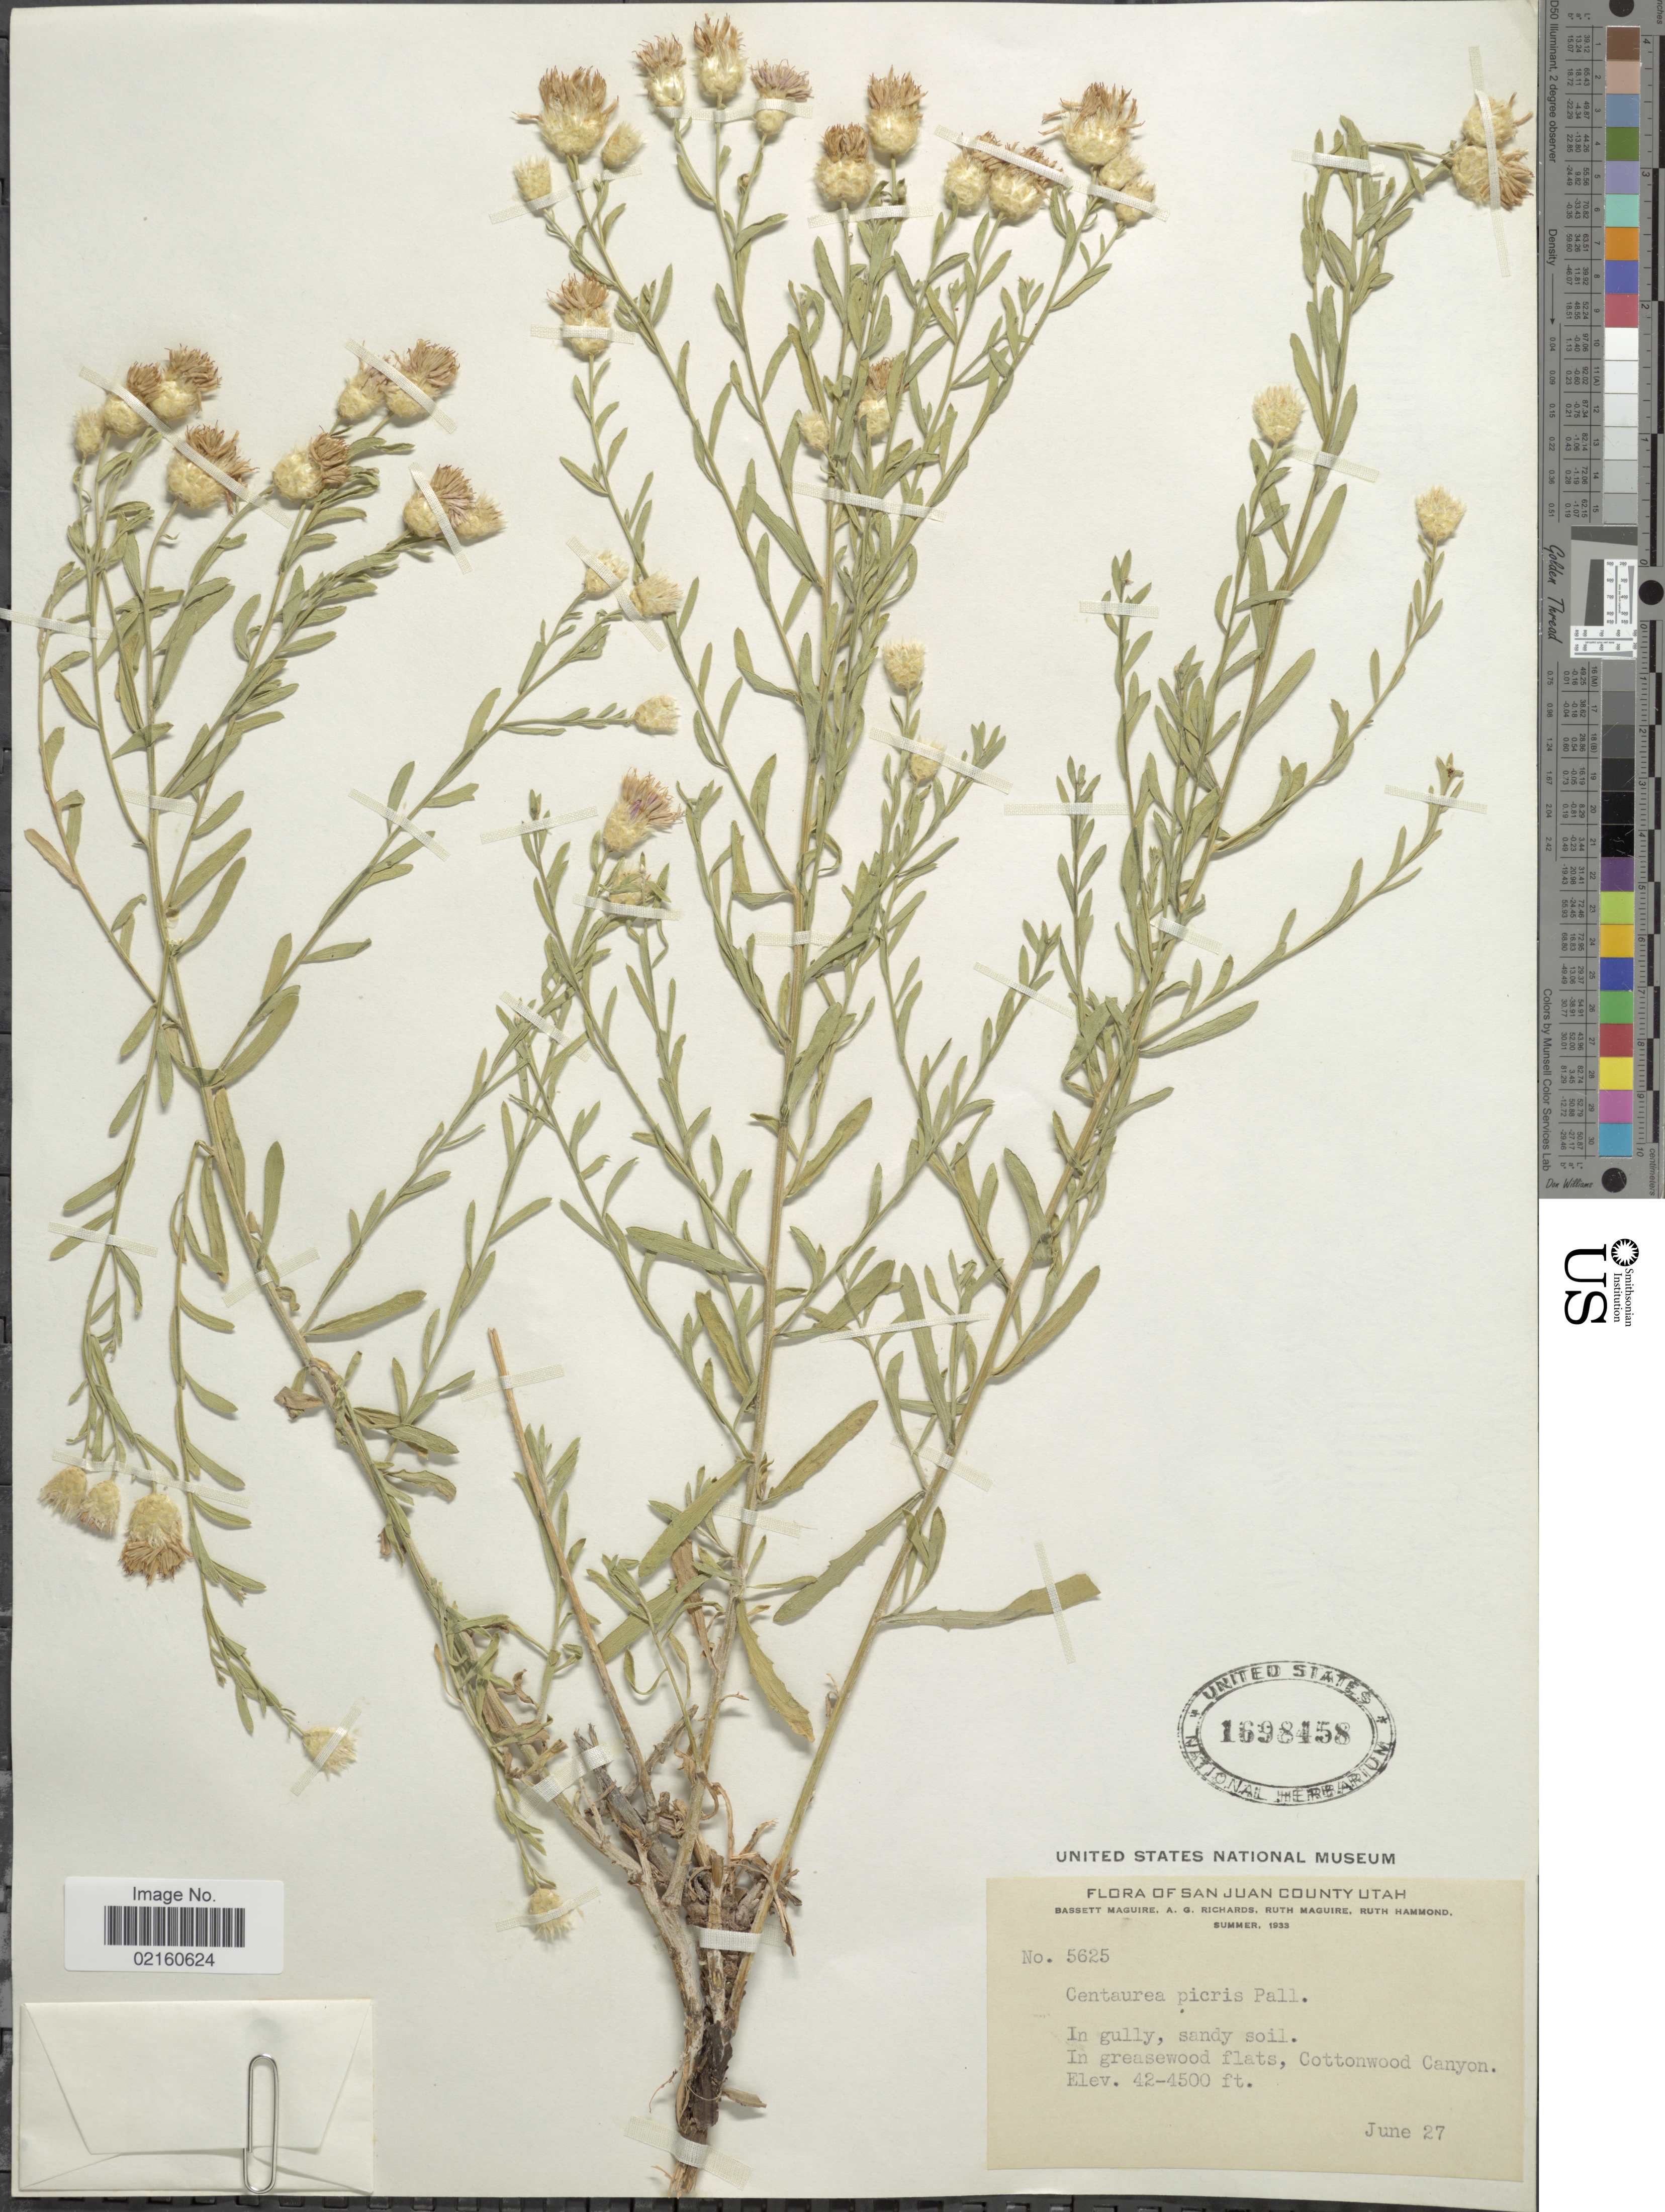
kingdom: Plantae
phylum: Tracheophyta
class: Magnoliopsida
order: Asterales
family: Asteraceae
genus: Rhaponticum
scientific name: Rhaponticum repens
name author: (L.) Hidalgo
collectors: B. Maguire, A. Richards, R. R. Maguire & R. Hammond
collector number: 5625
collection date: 1933-06-27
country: United States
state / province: Utah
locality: San Juan County, Cottonwood Canyon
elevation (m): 1280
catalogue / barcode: US 1698458